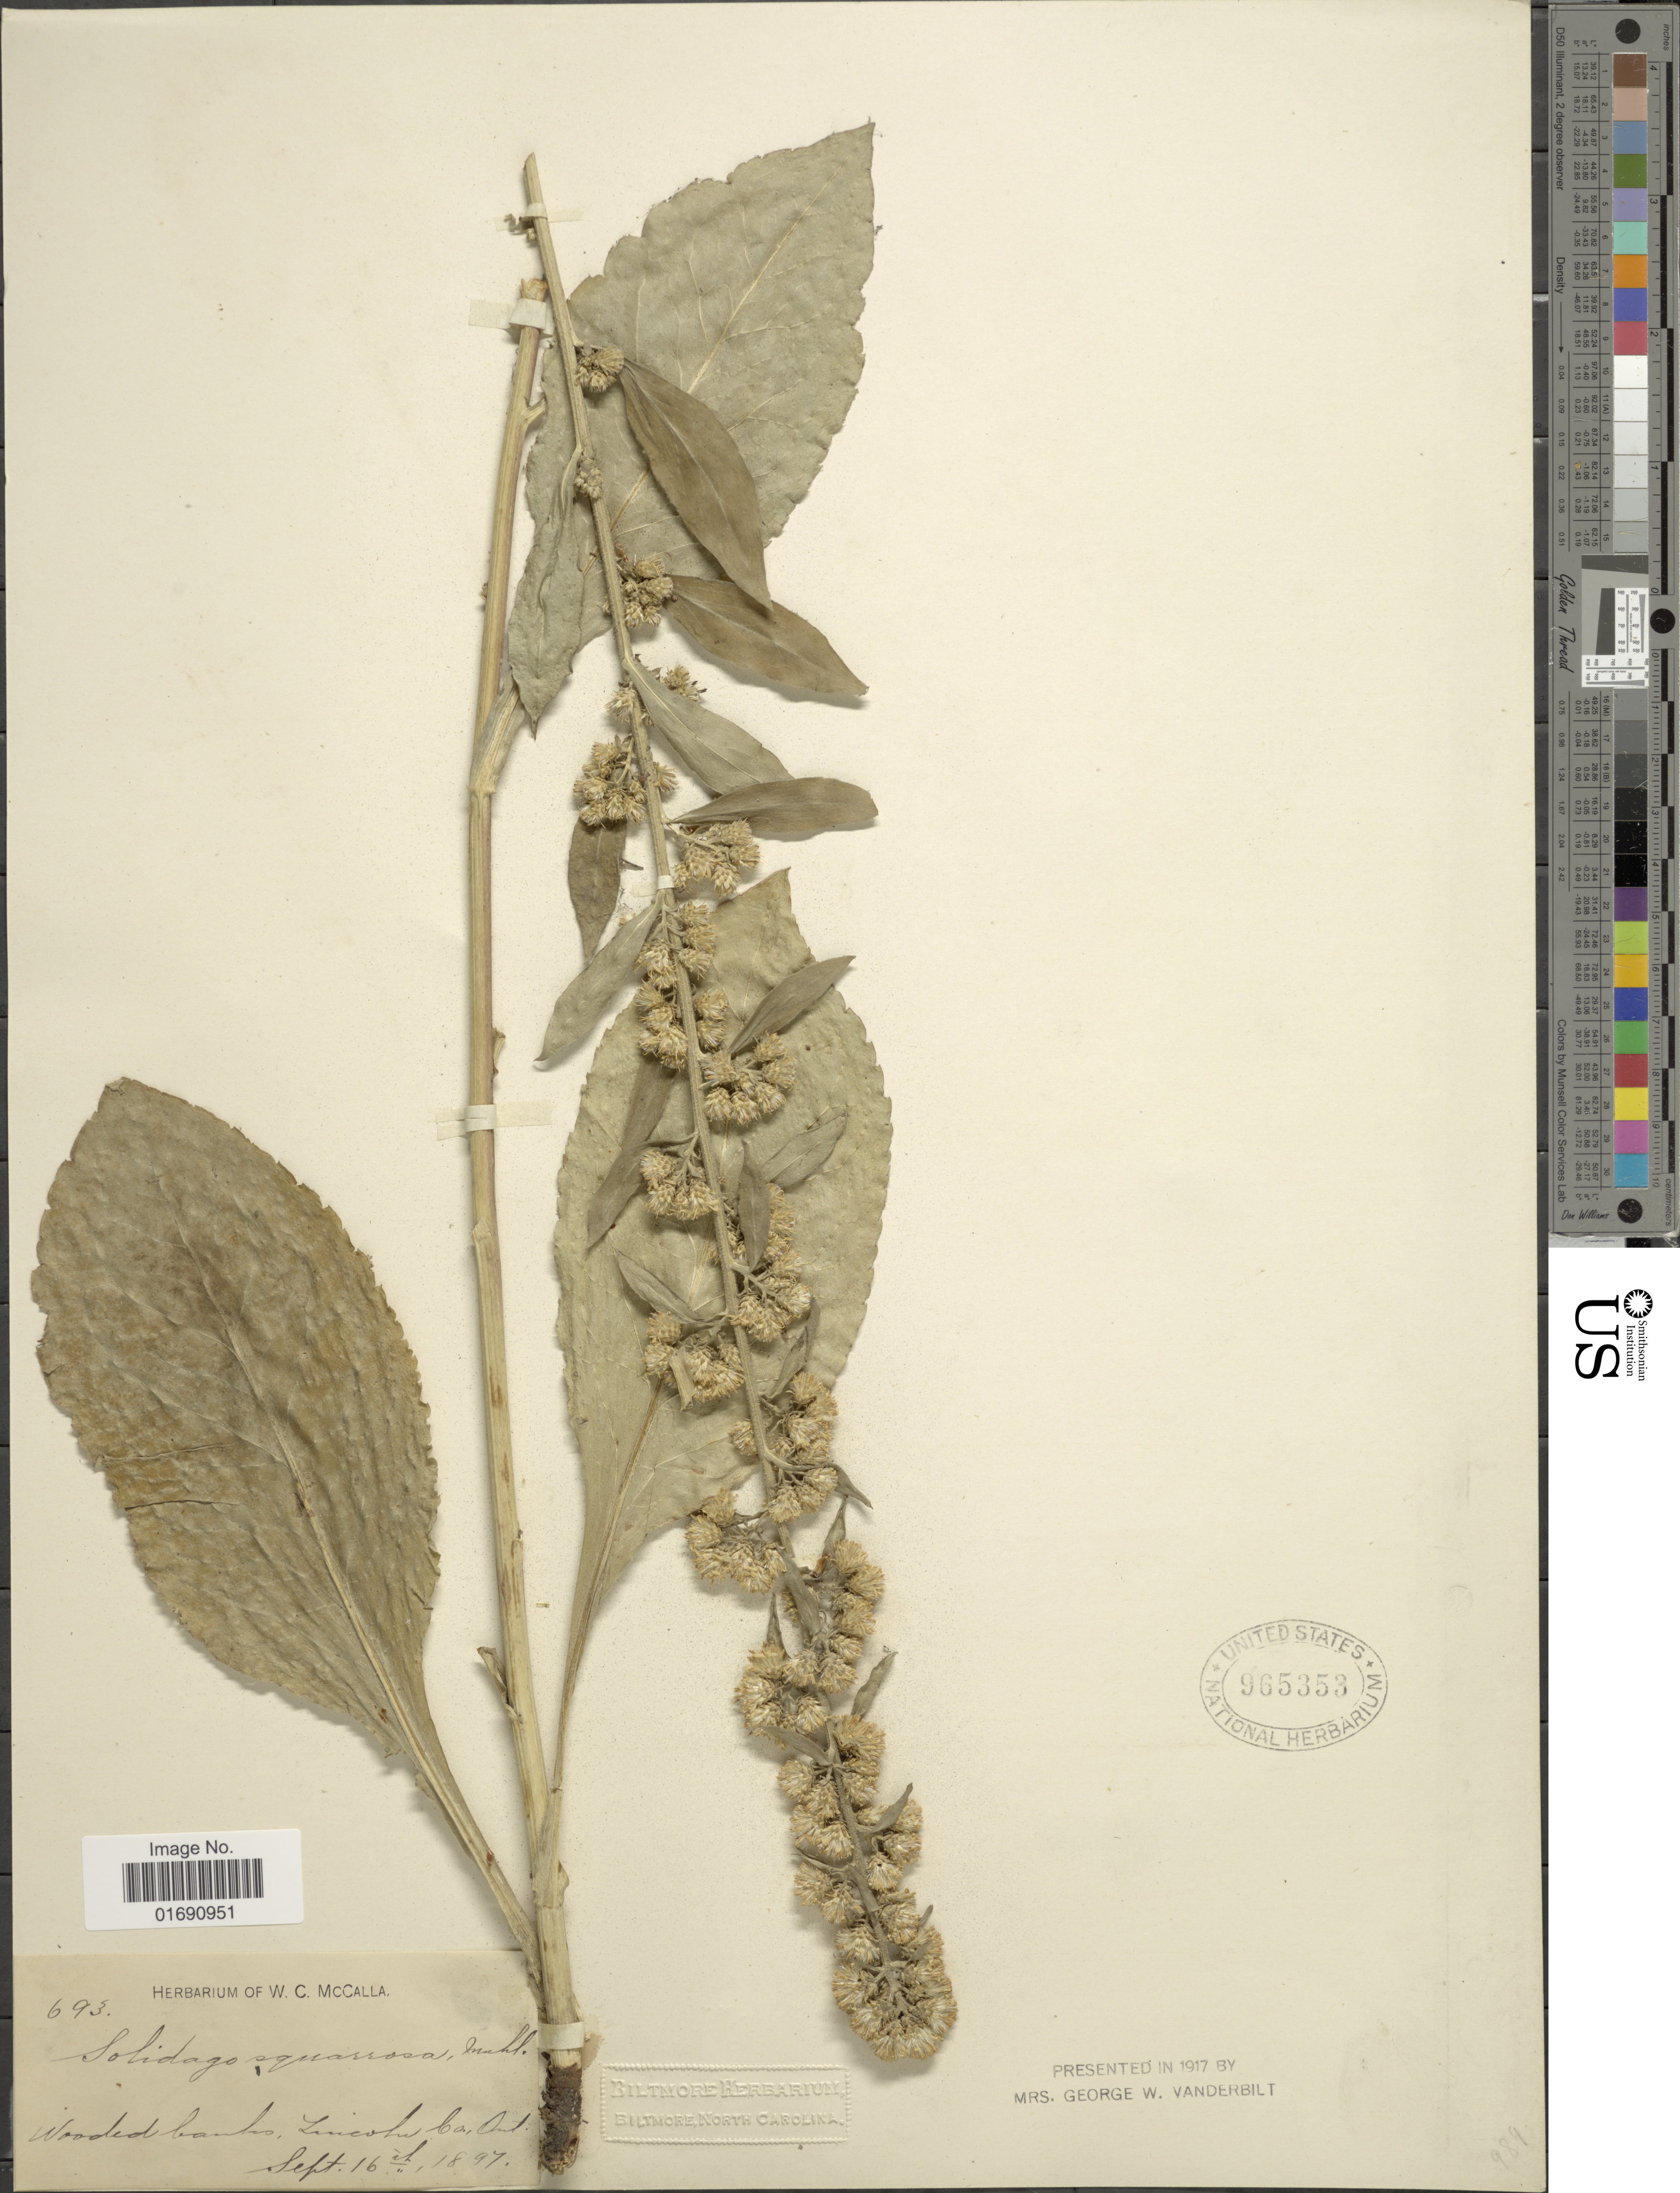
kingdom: Plantae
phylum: Tracheophyta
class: Magnoliopsida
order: Asterales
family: Asteraceae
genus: Solidago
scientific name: Solidago squarrosa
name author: Muhl.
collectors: ex herb. W. C. McCalla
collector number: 693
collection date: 1897-09-16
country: Canada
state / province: Ontario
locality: Wooded banks, Lincoln Co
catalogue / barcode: US 965353